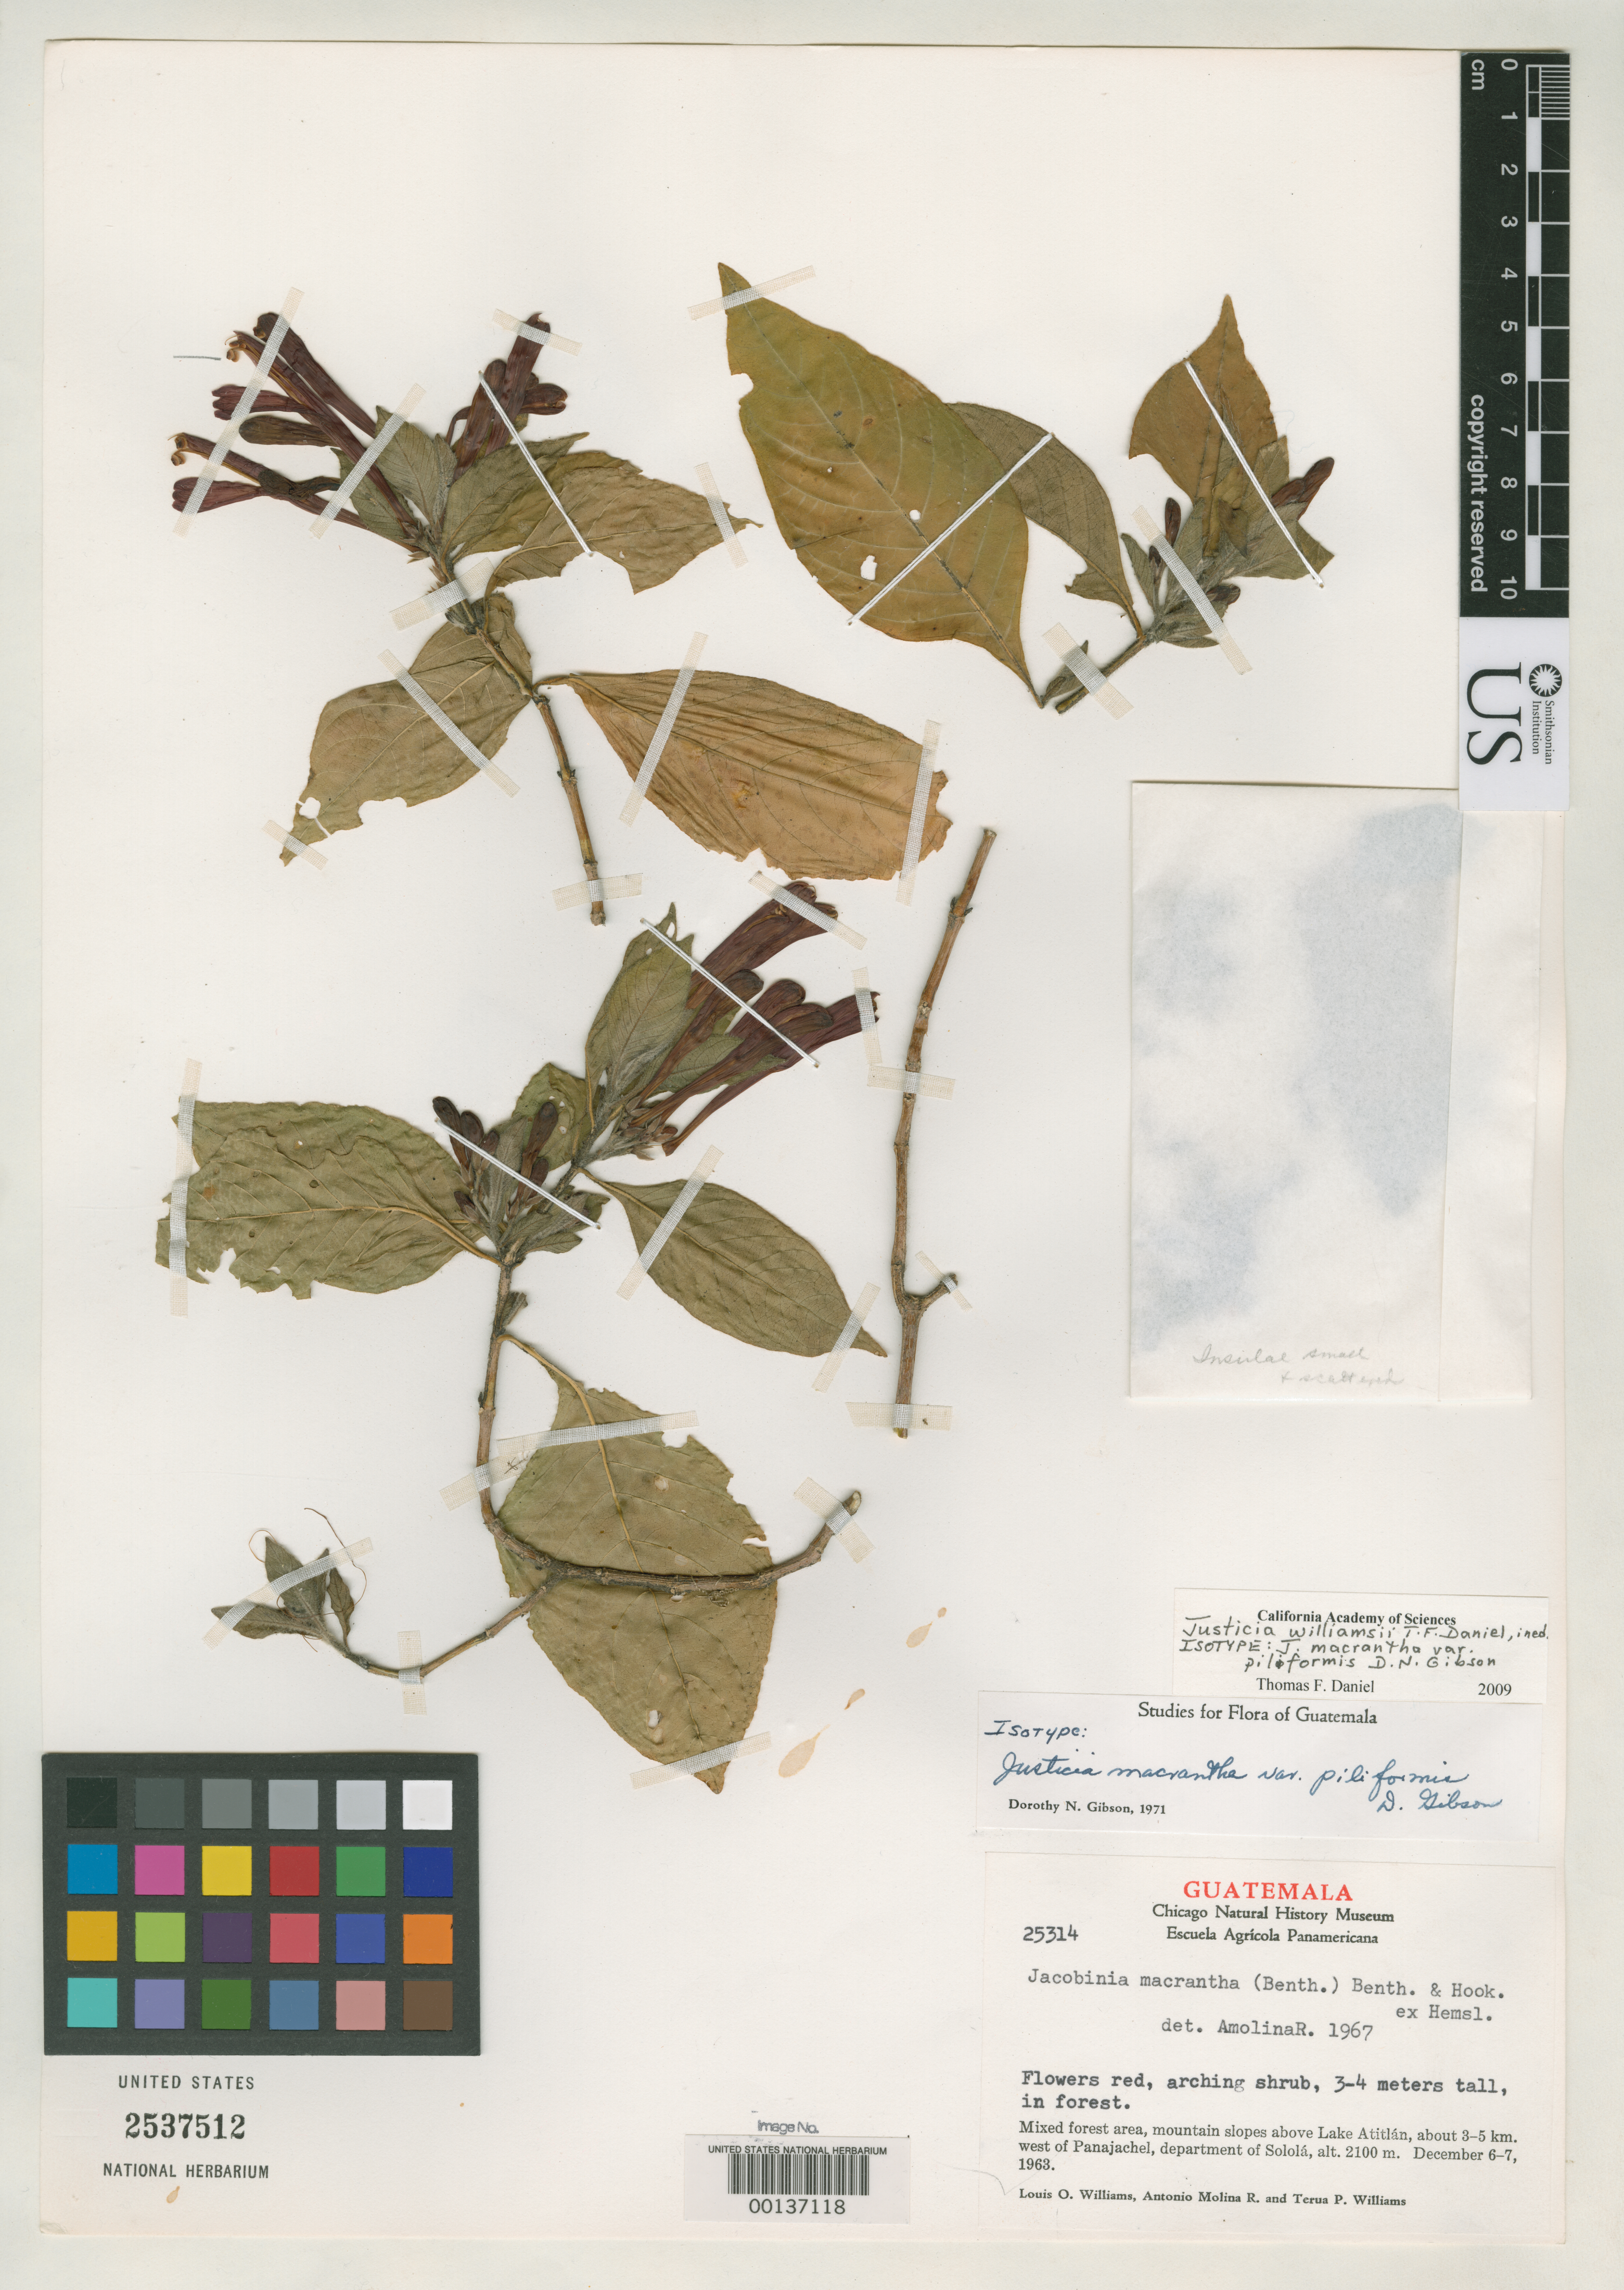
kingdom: Plantae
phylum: Tracheophyta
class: Magnoliopsida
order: Lamiales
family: Acanthaceae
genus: Justicia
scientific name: Justicia macrantha var. piliformis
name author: D.N. Gibson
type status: Isotype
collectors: L. O. Williams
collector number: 25314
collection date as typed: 06 Dec 1963 to 07 Dec 1963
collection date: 1963-12-06/1963-12-07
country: Guatemala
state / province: Sololá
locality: Above Lake Atitlan, W of Panajachel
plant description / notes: Specimen annotated by T.F. Daniel (2009) as "Justicia williamsii T.F. Daniel, ined."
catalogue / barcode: US 2537512